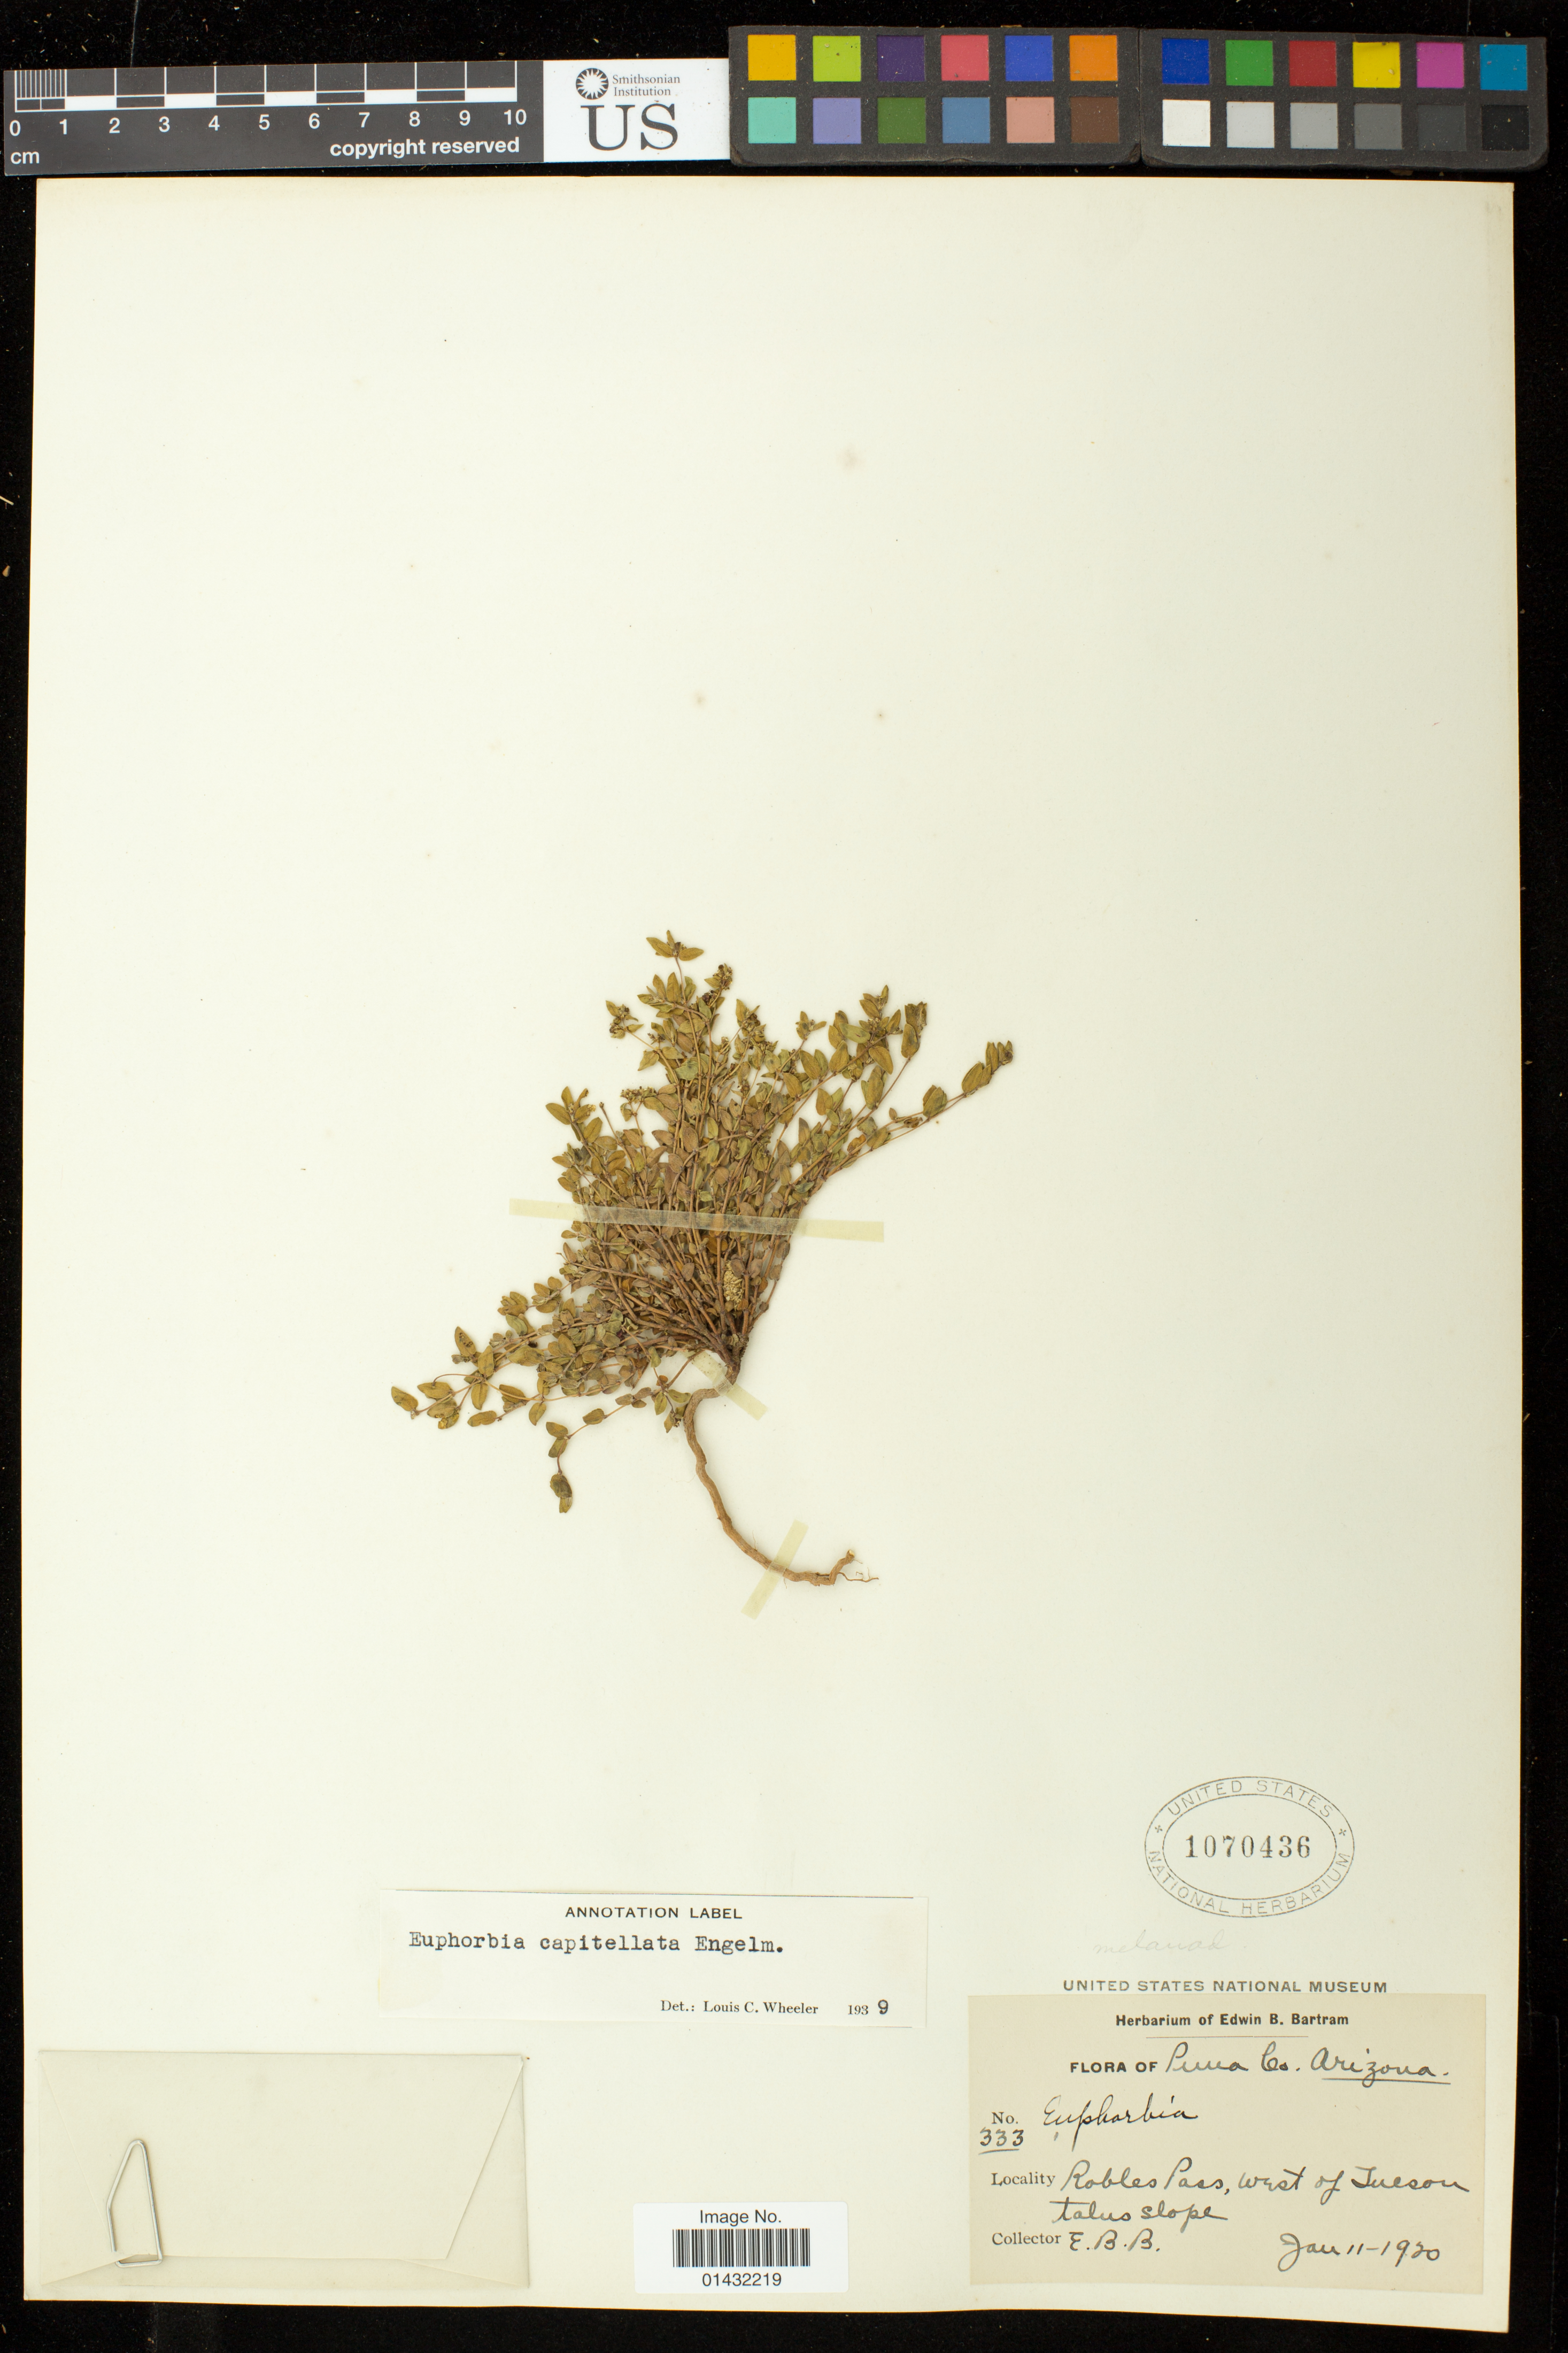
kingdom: Plantae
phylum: Tracheophyta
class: Magnoliopsida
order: Malpighiales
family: Euphorbiaceae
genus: Euphorbia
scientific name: Euphorbia capitellata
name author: Engelm. in Emory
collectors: E. B. Bartram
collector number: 333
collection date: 1920-01-11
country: United States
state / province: Arizona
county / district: Pima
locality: Robles Pass, west of Tucson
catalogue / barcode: US 1070436